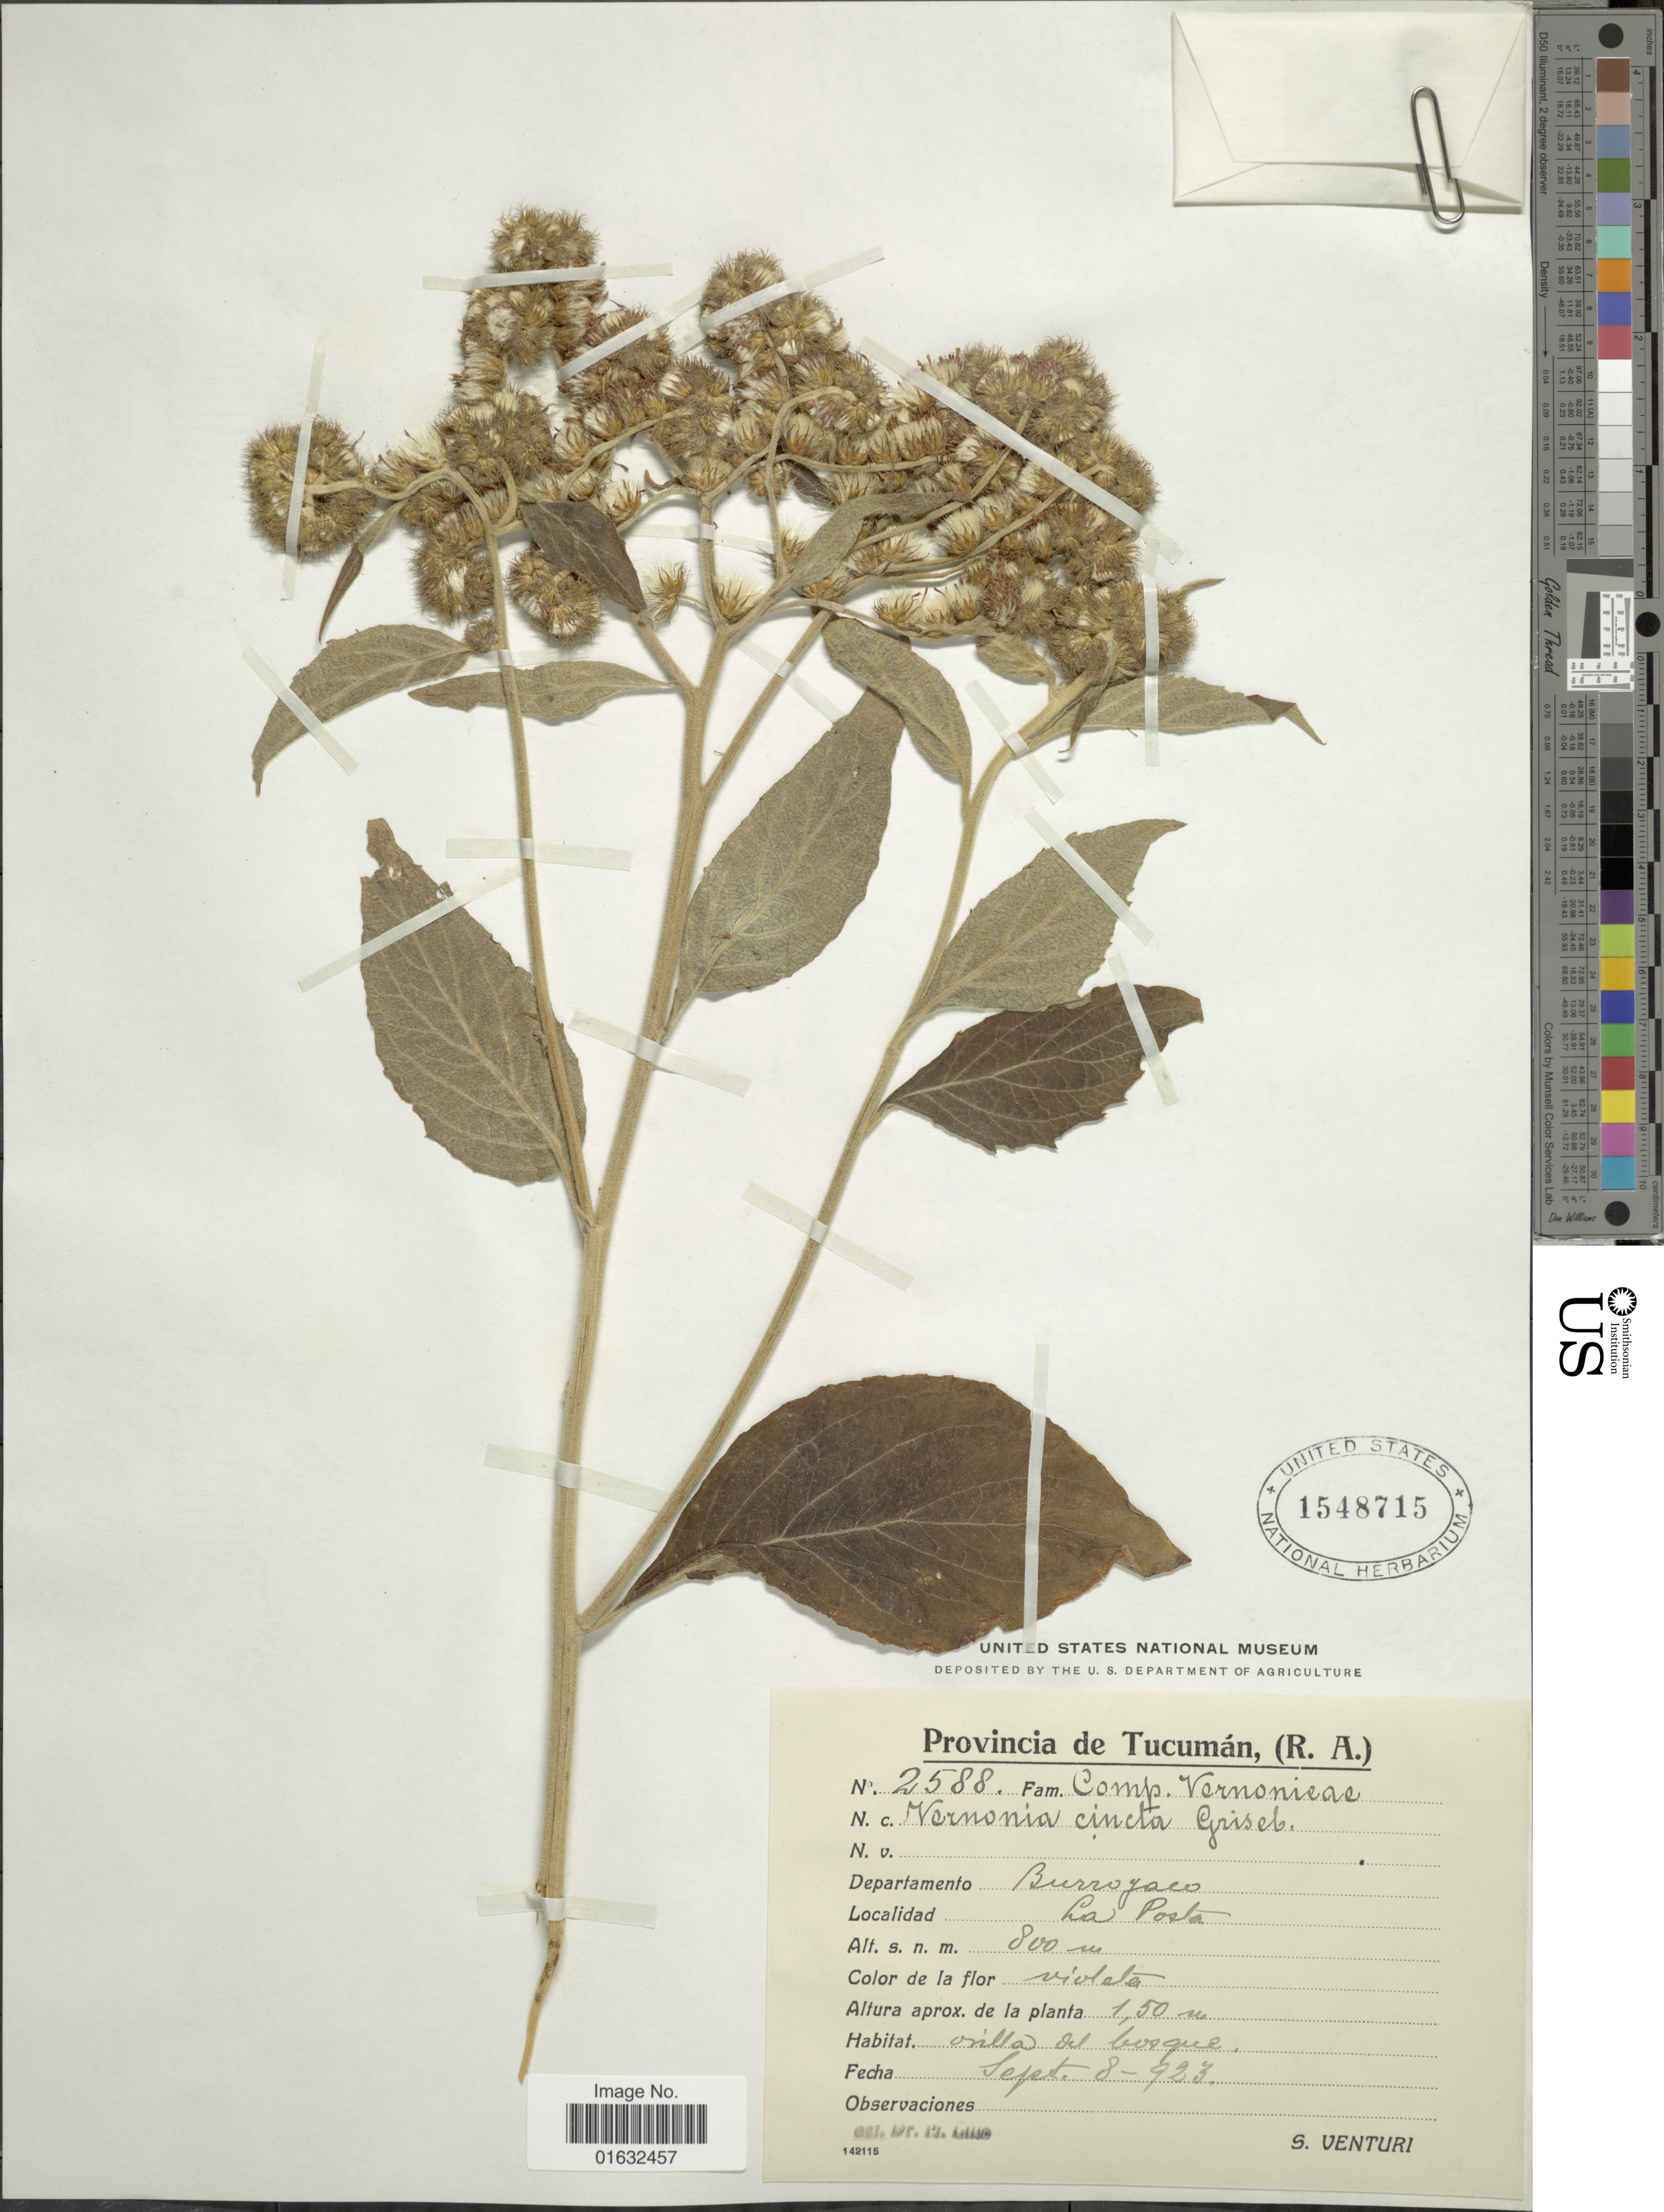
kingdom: Plantae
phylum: Tracheophyta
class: Magnoliopsida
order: Asterales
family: Asteraceae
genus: Cyrtocymura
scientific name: Cyrtocymura cincta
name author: (Griseb.) H. Rob.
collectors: S. Venturi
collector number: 2588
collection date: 1923-09-08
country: Argentina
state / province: Tucuman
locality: (R.A.), Departamento Burrojaco, La Posta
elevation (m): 800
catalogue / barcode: US 1548715